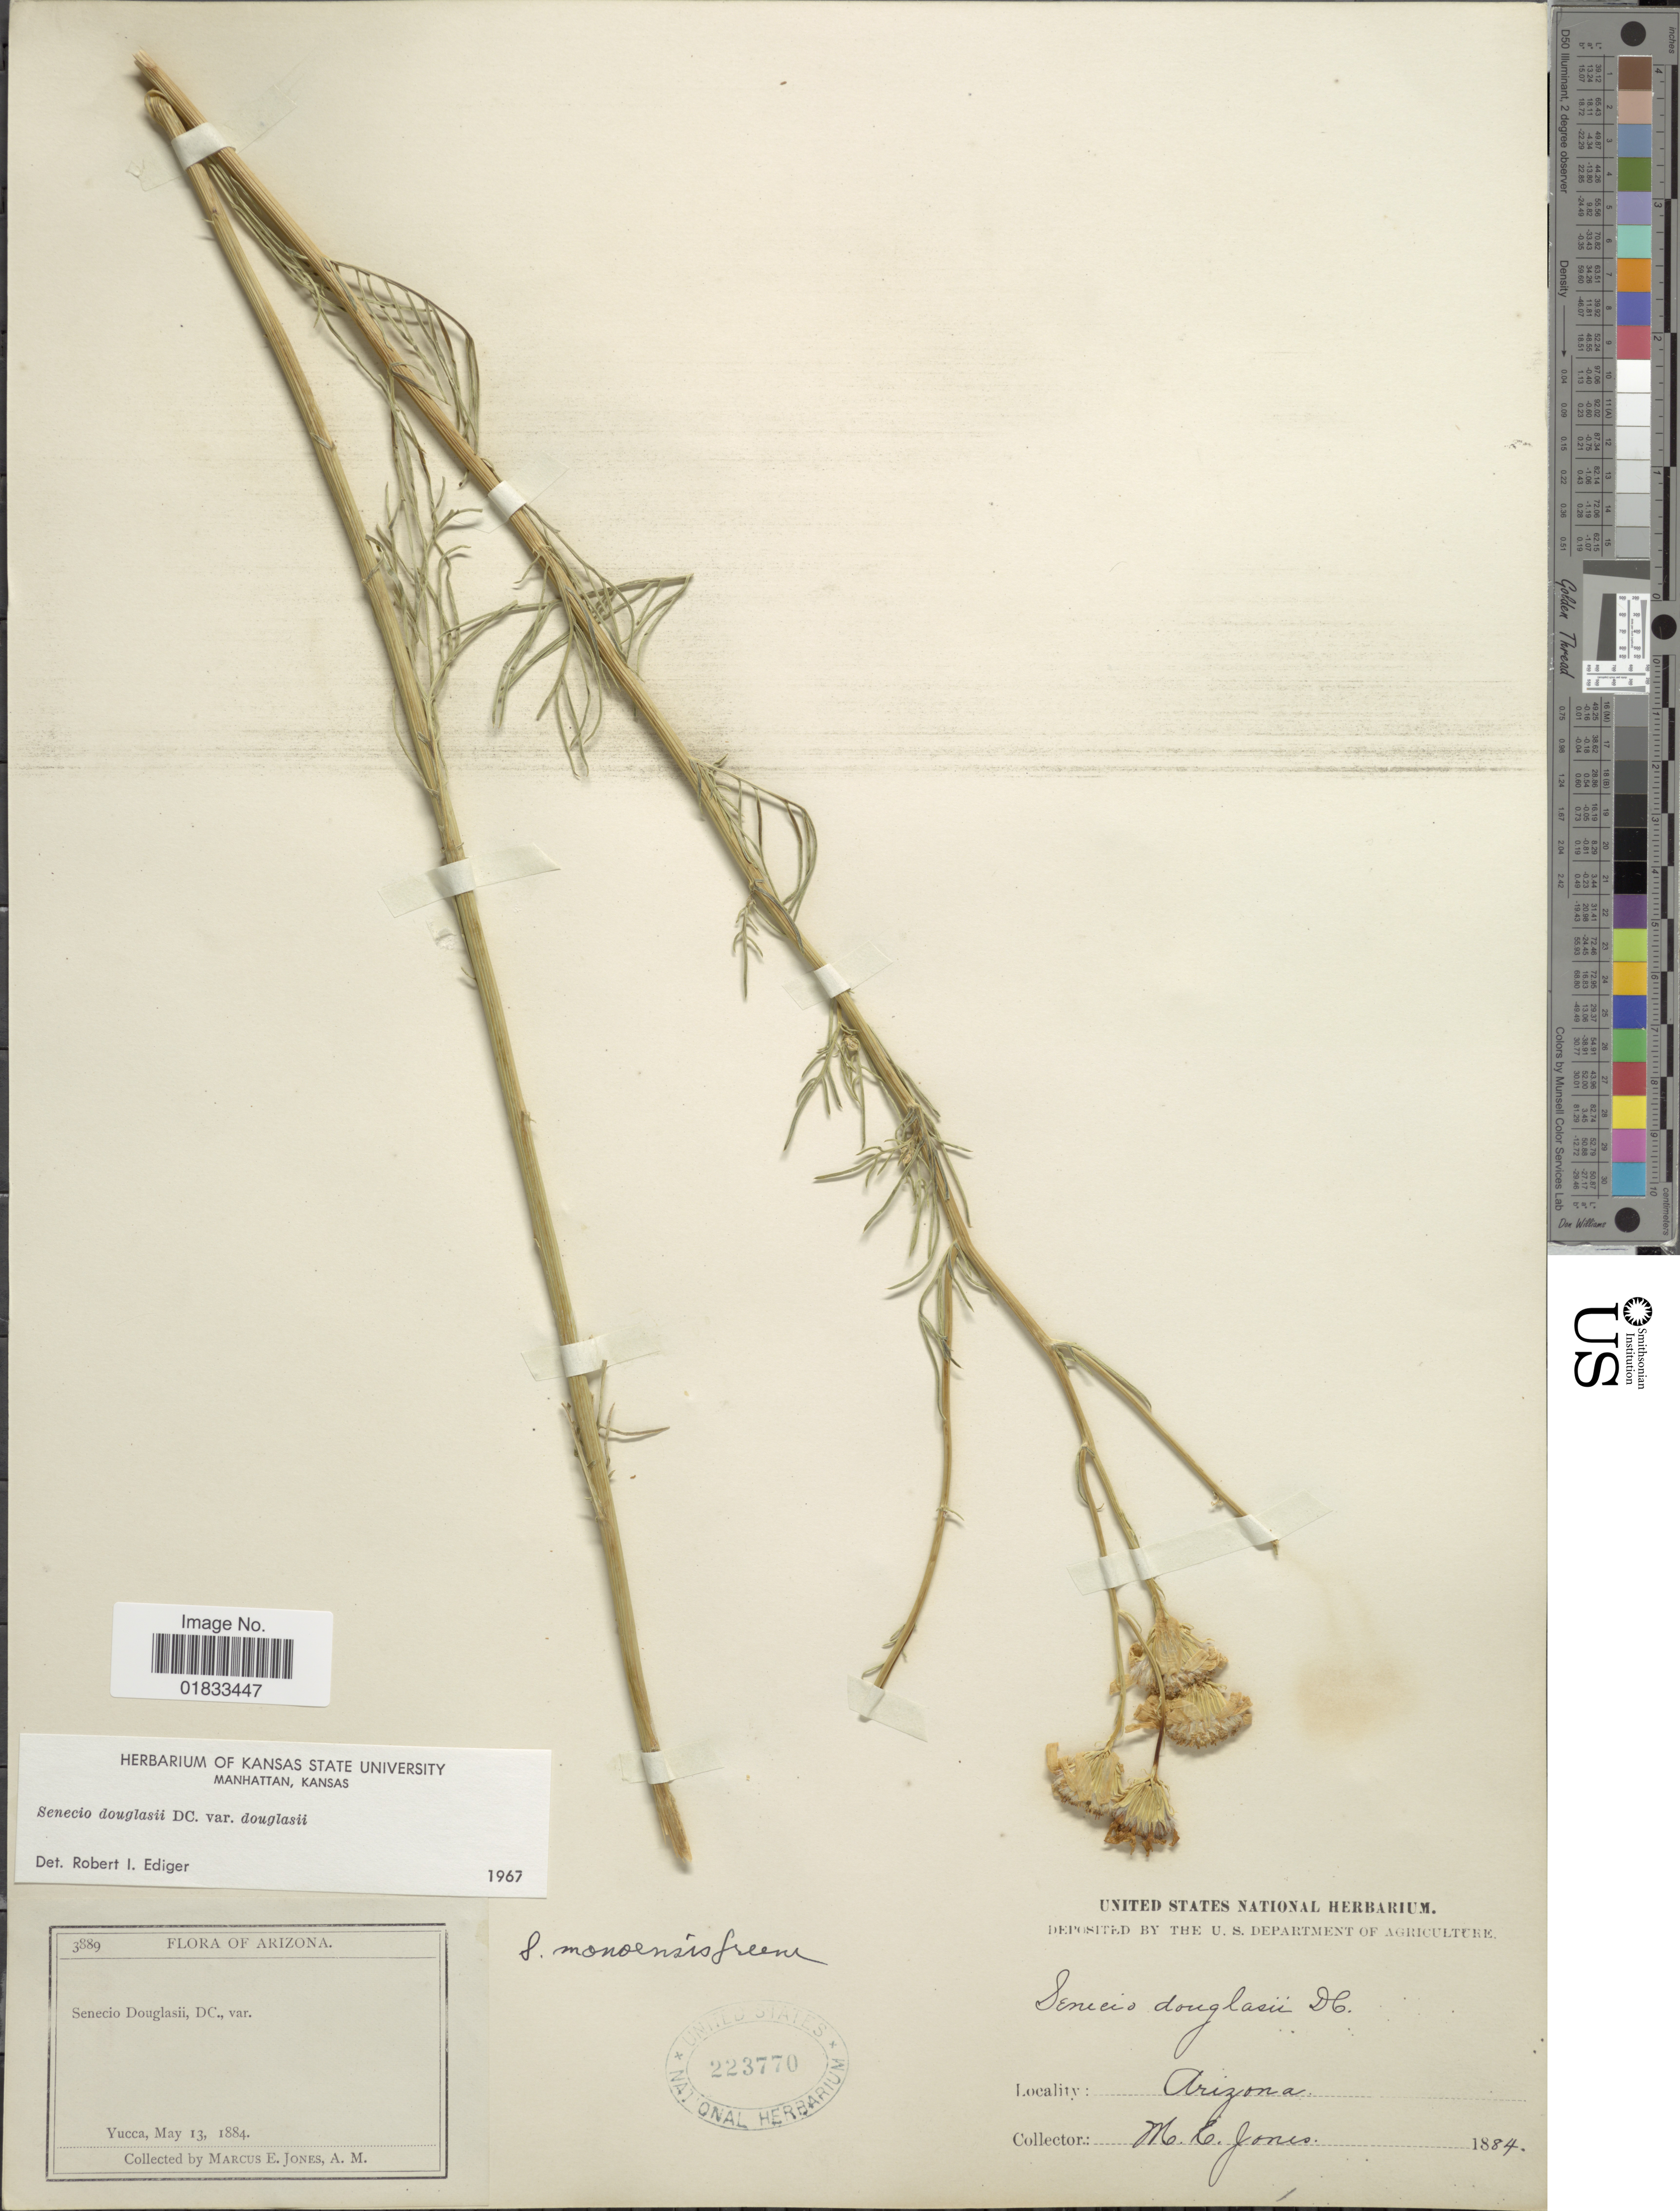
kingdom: Plantae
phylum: Tracheophyta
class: Magnoliopsida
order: Asterales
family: Asteraceae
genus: Senecio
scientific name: Senecio flaccidus var. douglasii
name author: (DC.) B.L. Turner & T.M. Barkley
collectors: M. E. Jones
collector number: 3889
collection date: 1884-05-13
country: United States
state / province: Arizona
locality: Yucca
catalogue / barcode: US 223770